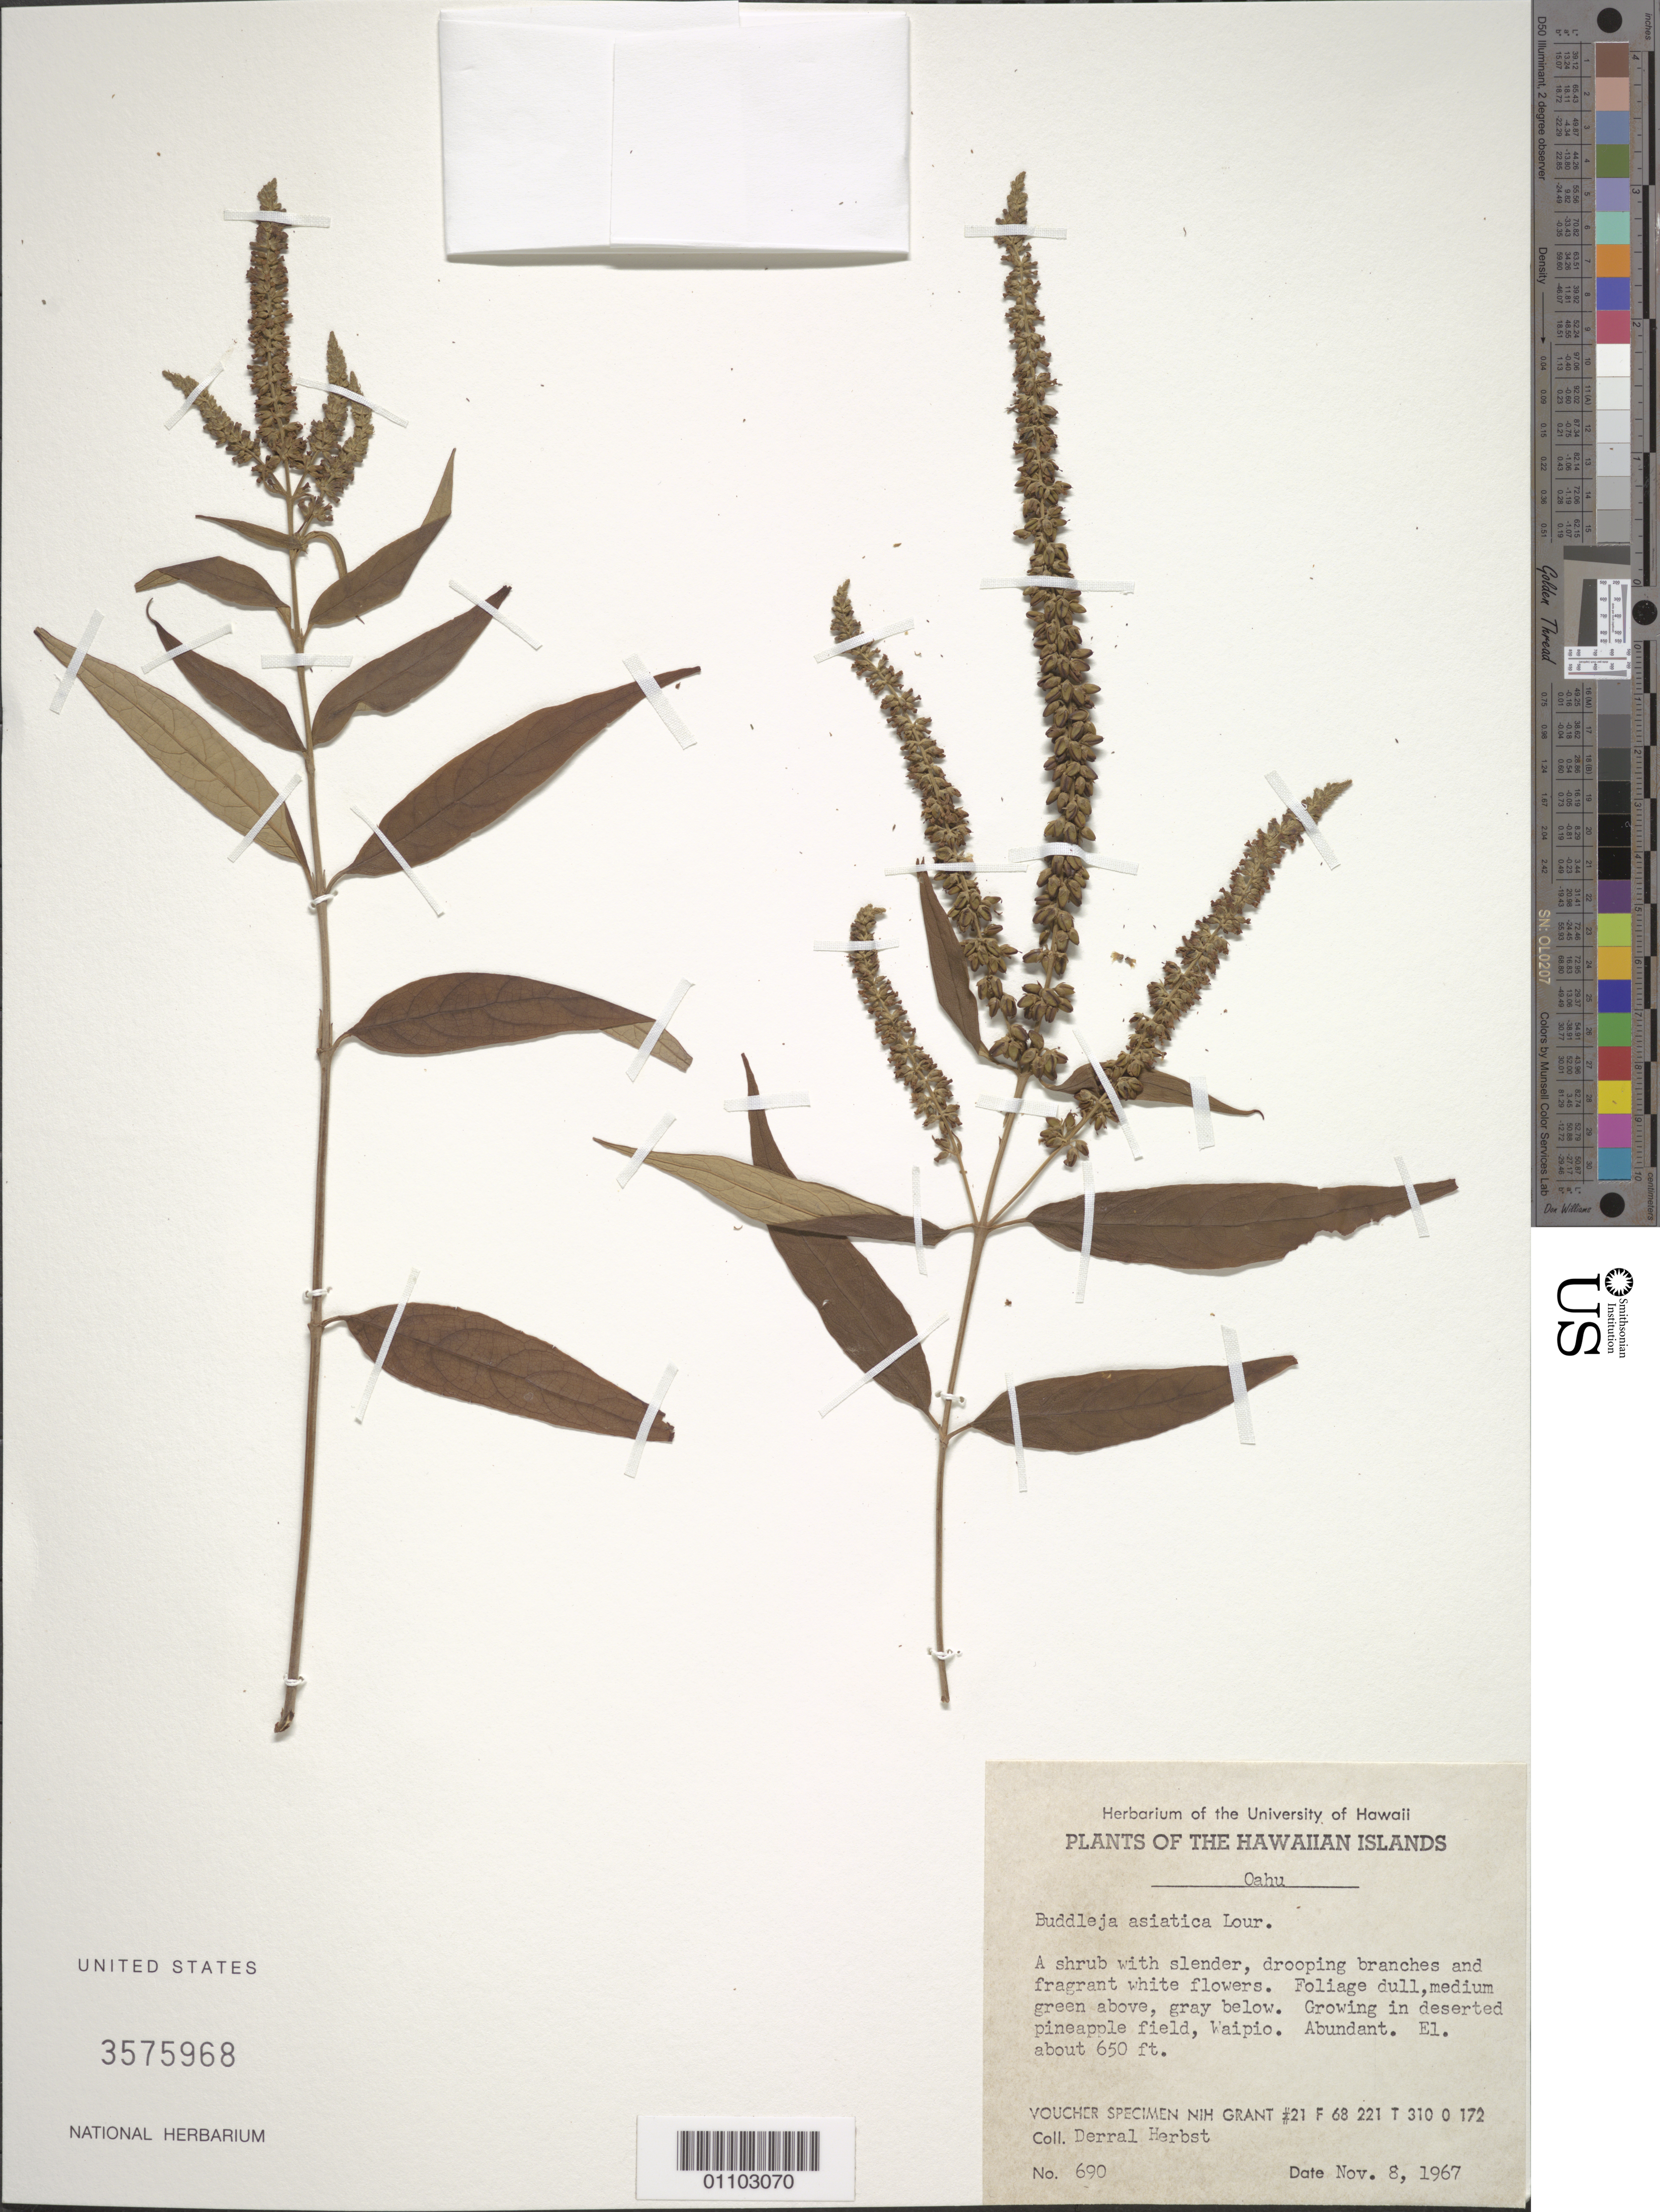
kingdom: Plantae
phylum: Tracheophyta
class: Magnoliopsida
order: Lamiales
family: Scrophulariaceae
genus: Buddleja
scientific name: Buddleja asiatica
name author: Lour.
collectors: D. R. Herbst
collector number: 690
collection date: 1967-11-08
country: United States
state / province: Hawaii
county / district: Honolulu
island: Oahu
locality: Weed in a deserted pineapple field, Waipio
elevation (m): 198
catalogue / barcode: US 3575968